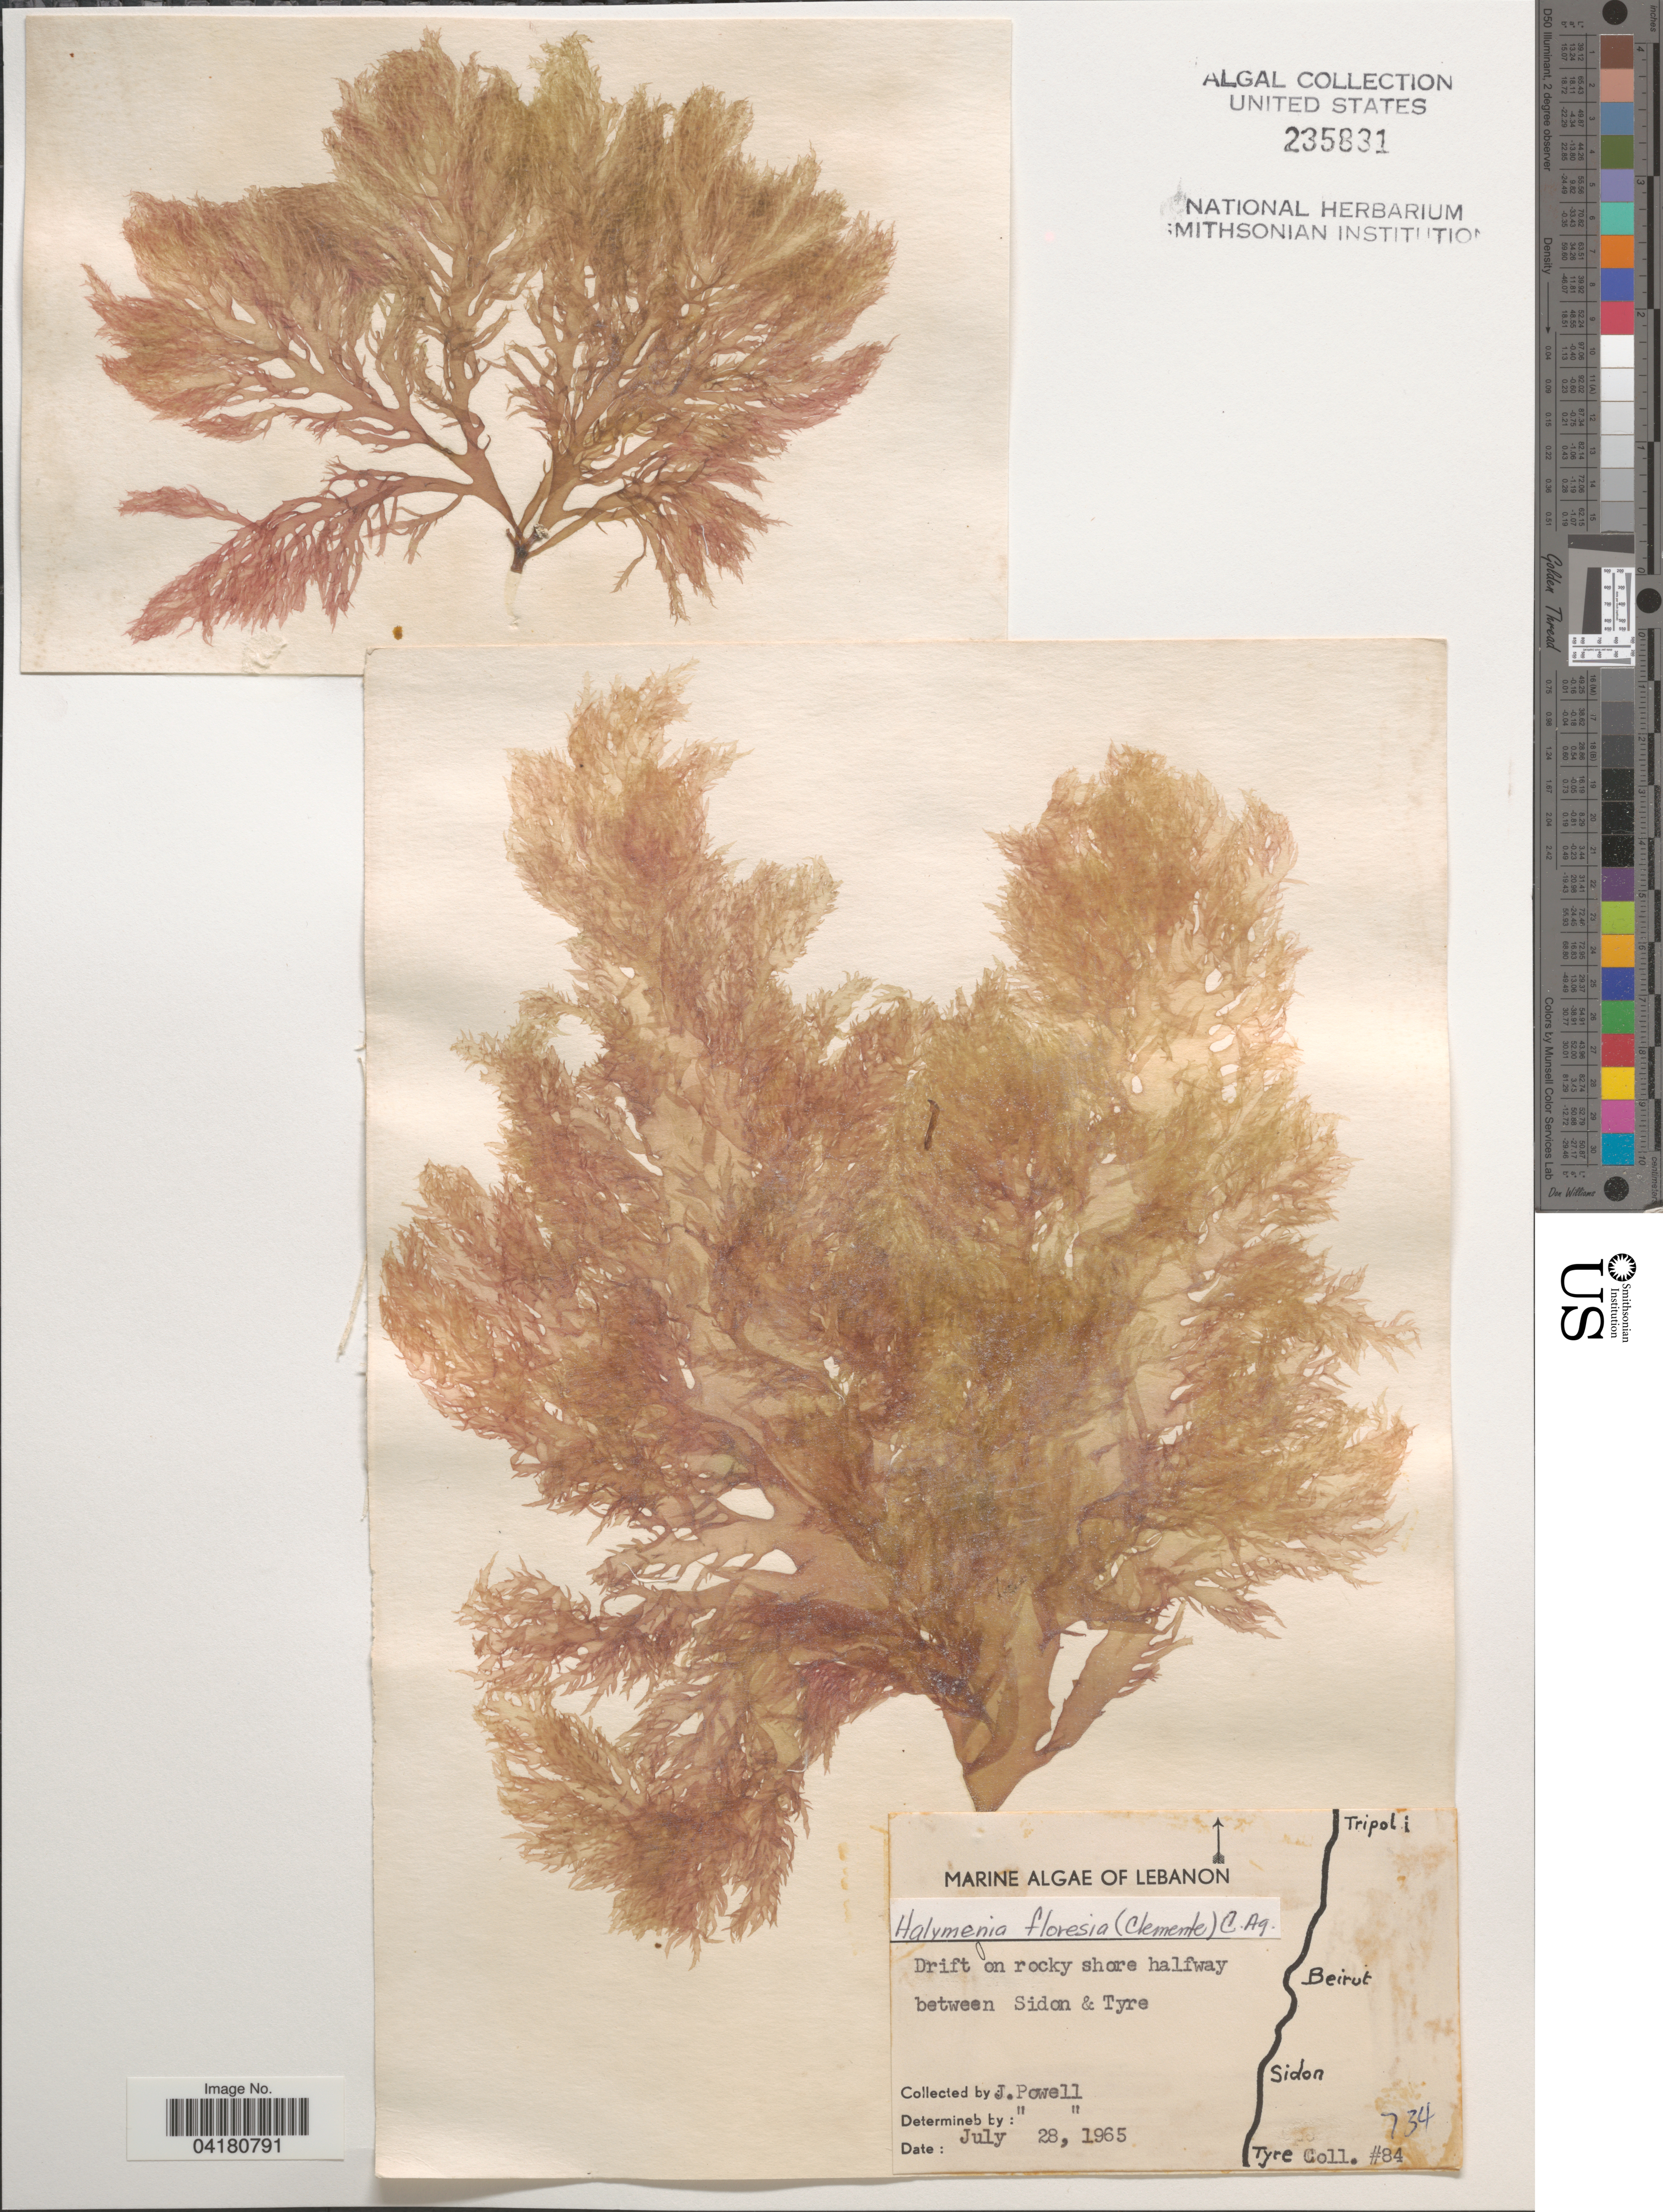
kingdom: Plantae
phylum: Rhodophyta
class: Florideophyceae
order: Halymeniales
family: Halymeniaceae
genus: Halymenia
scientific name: Halymenia floresii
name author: (Clemente) C. Agardh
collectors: J. Powell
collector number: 84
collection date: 1965-07-28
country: Lebanon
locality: Drift on a rocky shore halfway between Sidon & Tyre.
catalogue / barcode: US 235831